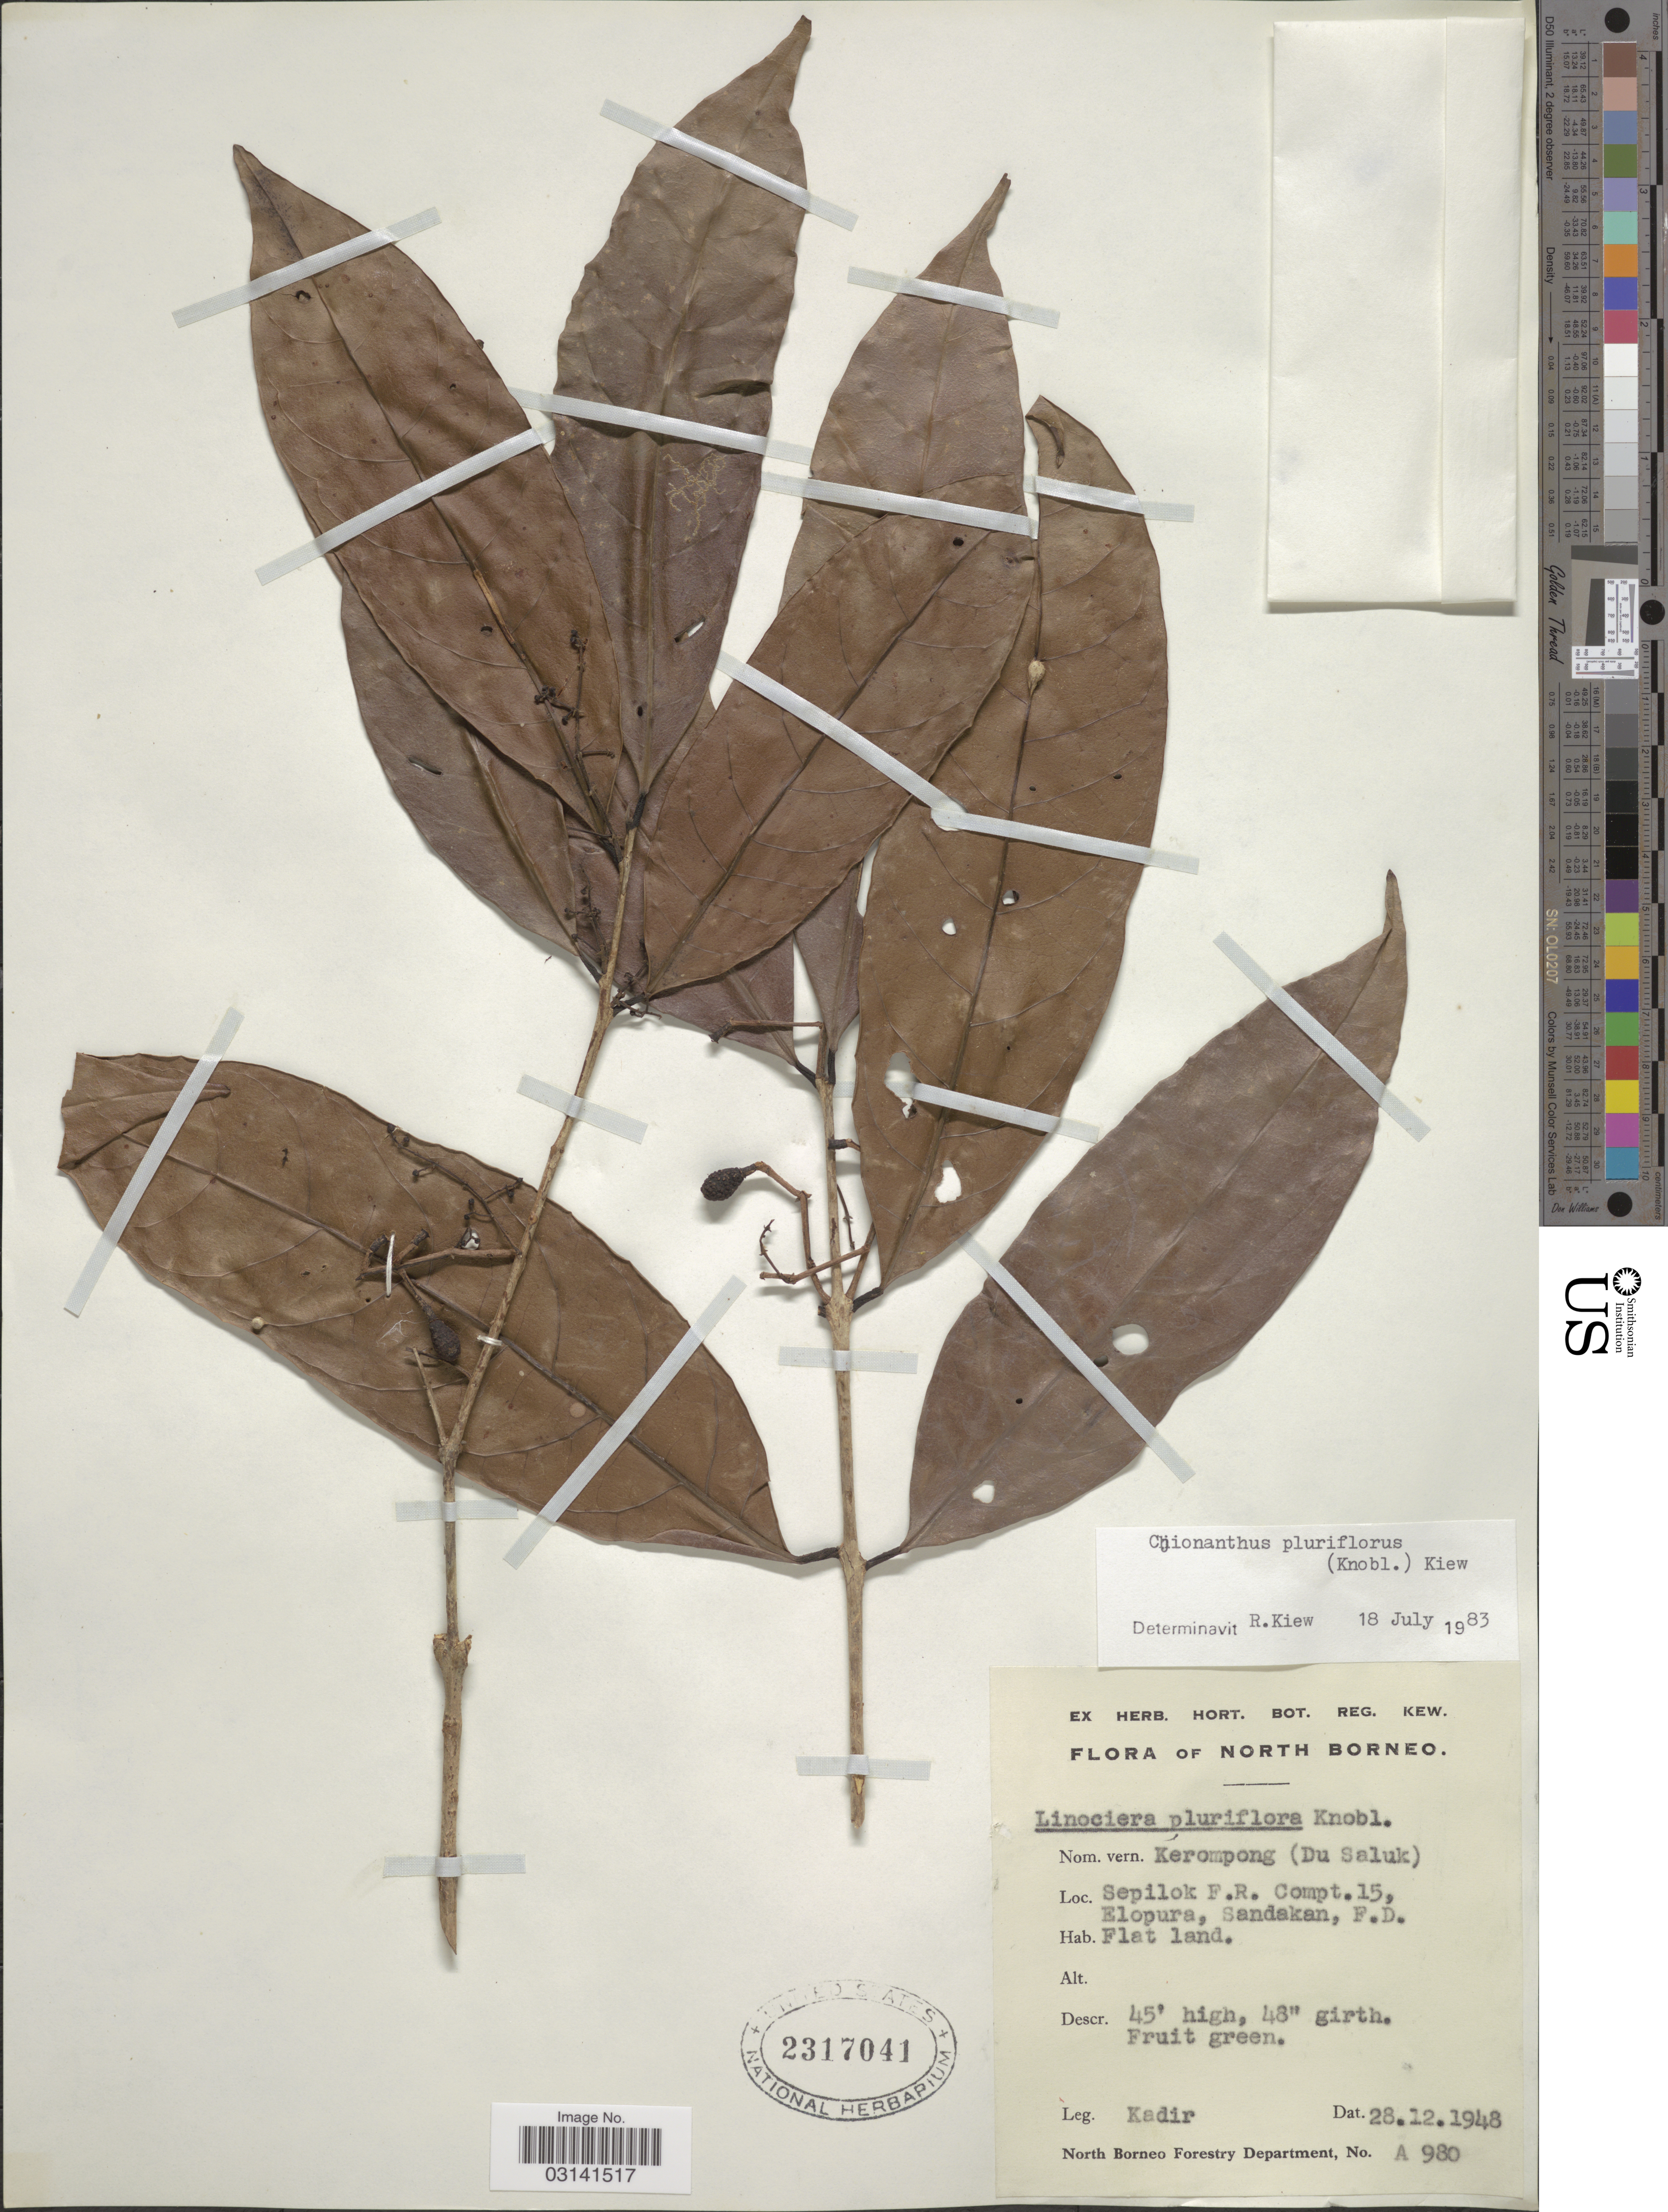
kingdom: Plantae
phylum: Tracheophyta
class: Magnoliopsida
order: Lamiales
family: Oleaceae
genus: Chionanthus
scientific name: Chionanthus pluriflorus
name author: (Knobl.) Kiew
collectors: -. Kadir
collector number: A 980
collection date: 1948-12-28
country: Malaysia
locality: North Borneo. Sepilok F.R. Compt. 15, Elopura, Sandakan, F.D.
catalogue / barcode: US 2317041